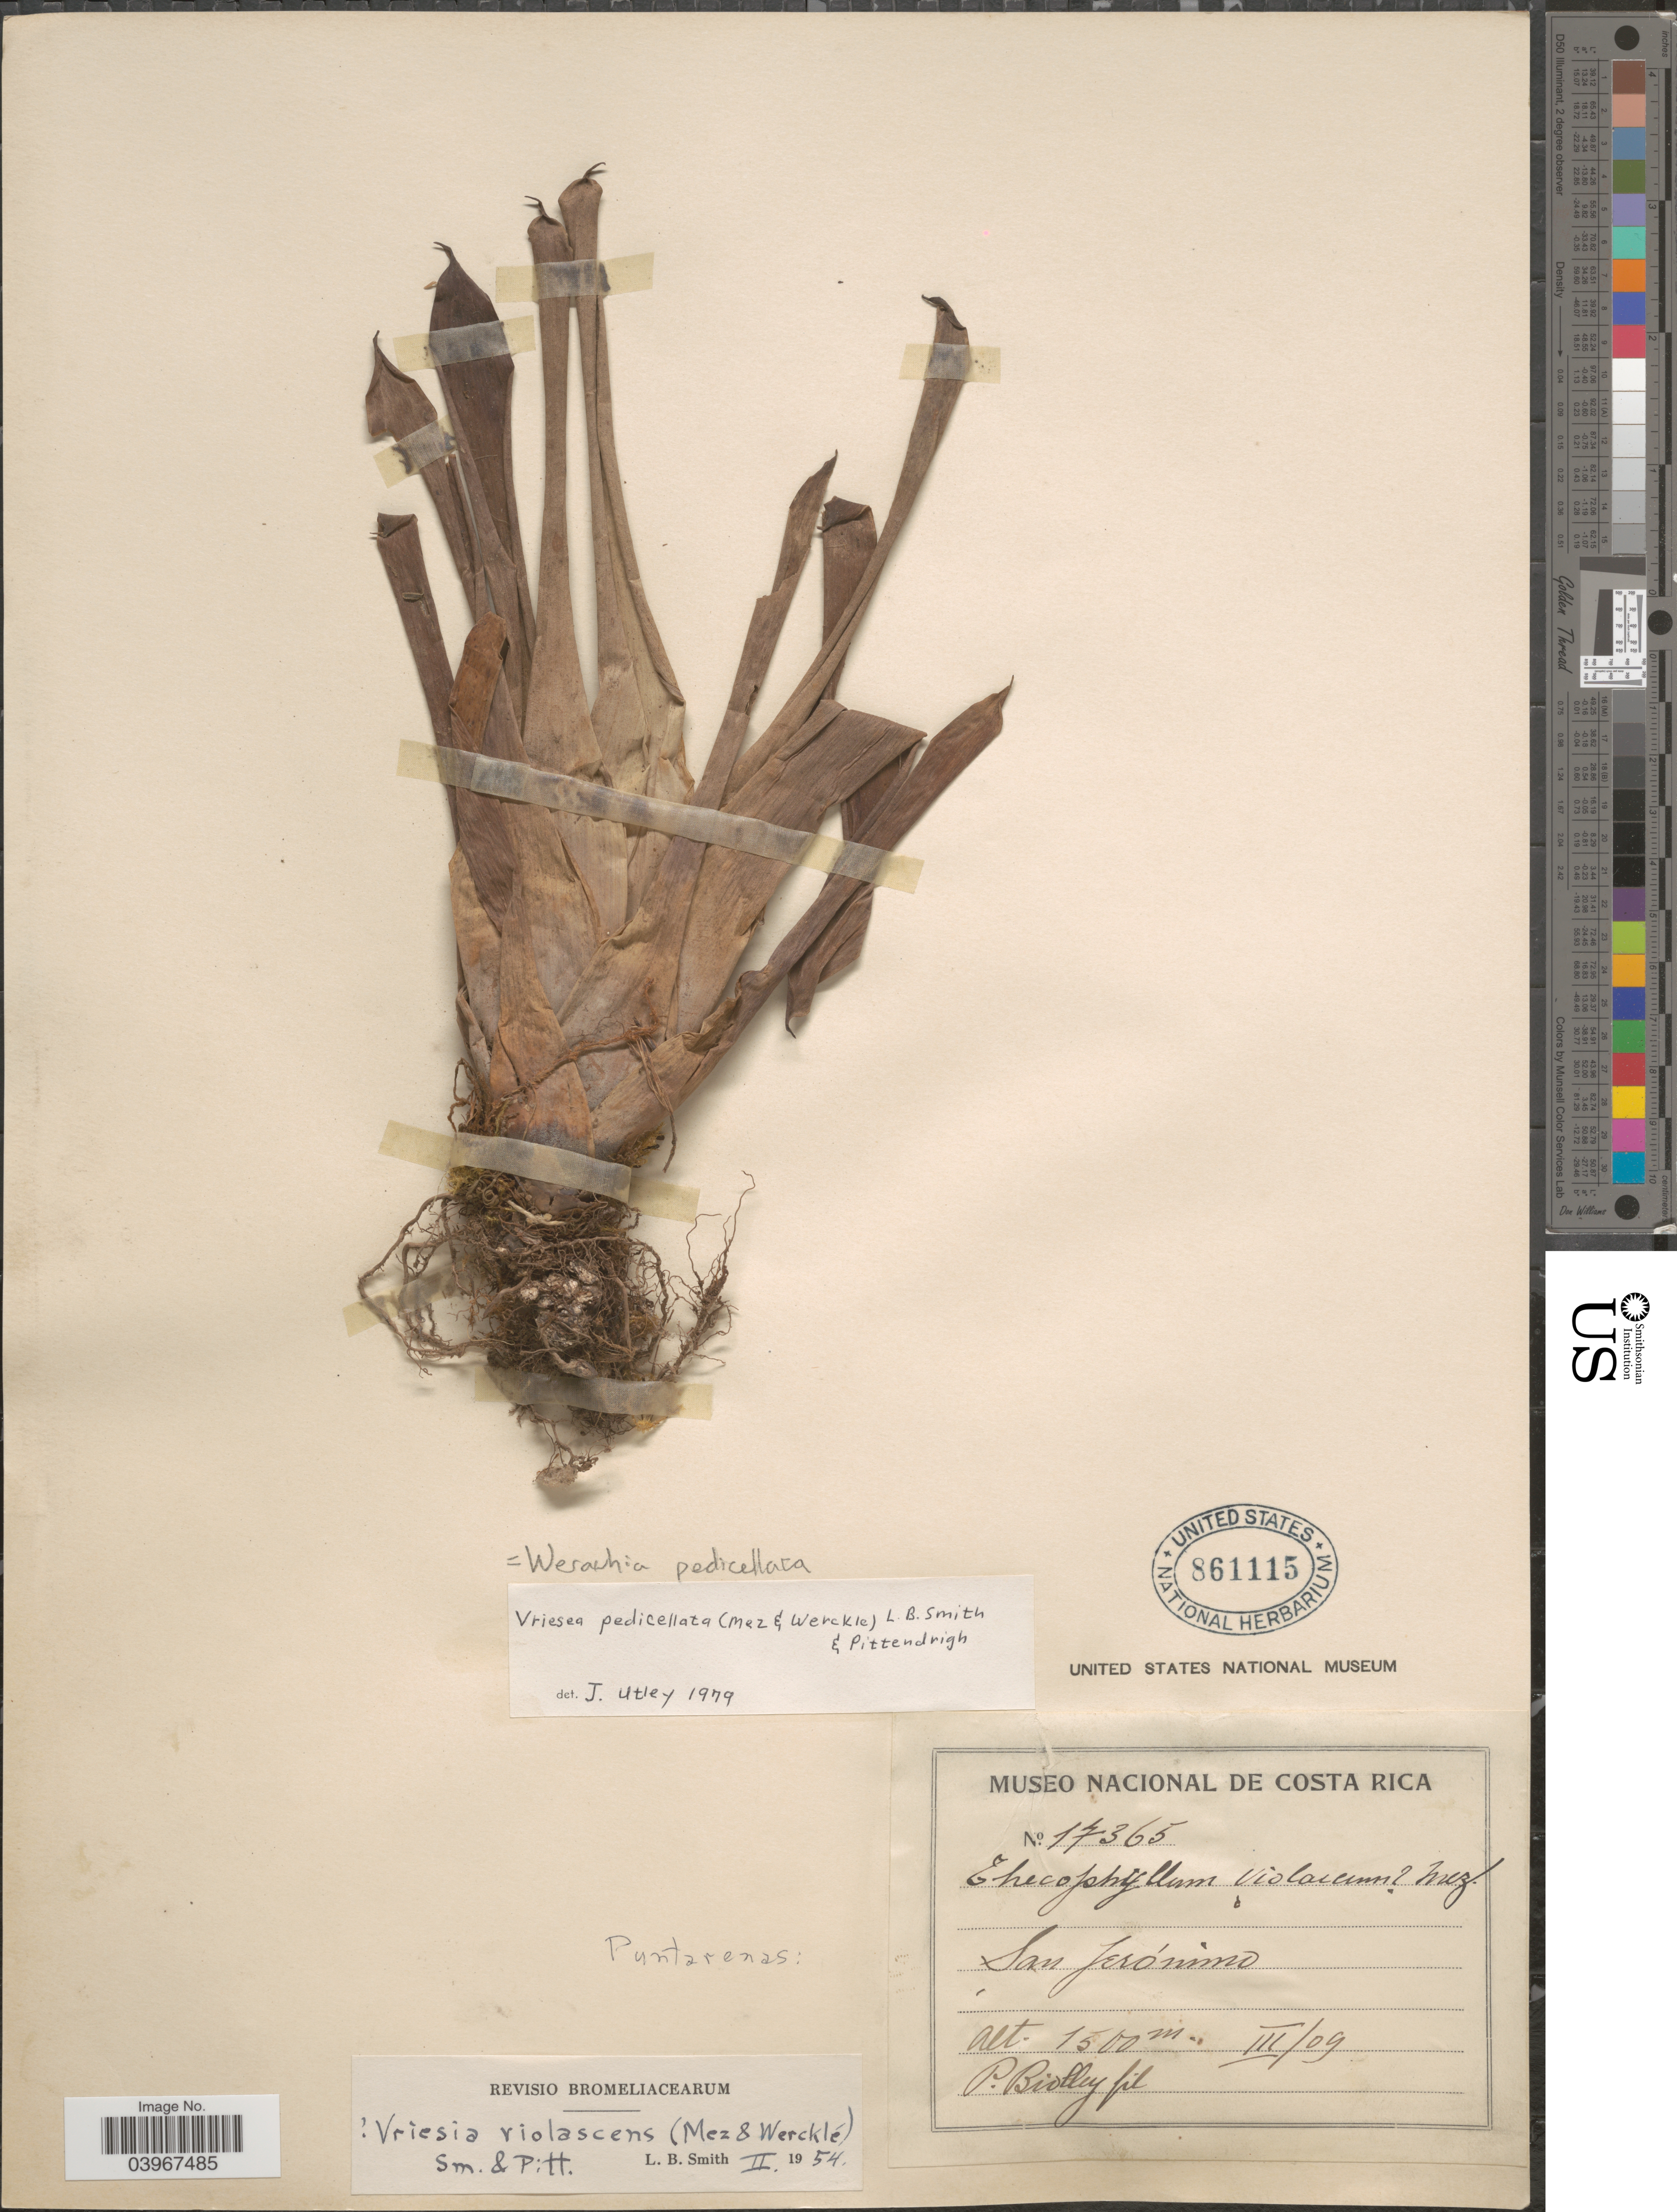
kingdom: Plantae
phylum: Tracheophyta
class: Liliopsida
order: Poales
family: Bromeliaceae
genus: Werauhia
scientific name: Werauhia pedicellata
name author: (Mez & Wercklé) J.R. Grant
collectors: P. Biolley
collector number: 17365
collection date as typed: Transcribed d/m/y: /3/9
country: Costa Rica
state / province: Puntarenas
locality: San Jerónimo.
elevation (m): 1500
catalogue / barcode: US 861115